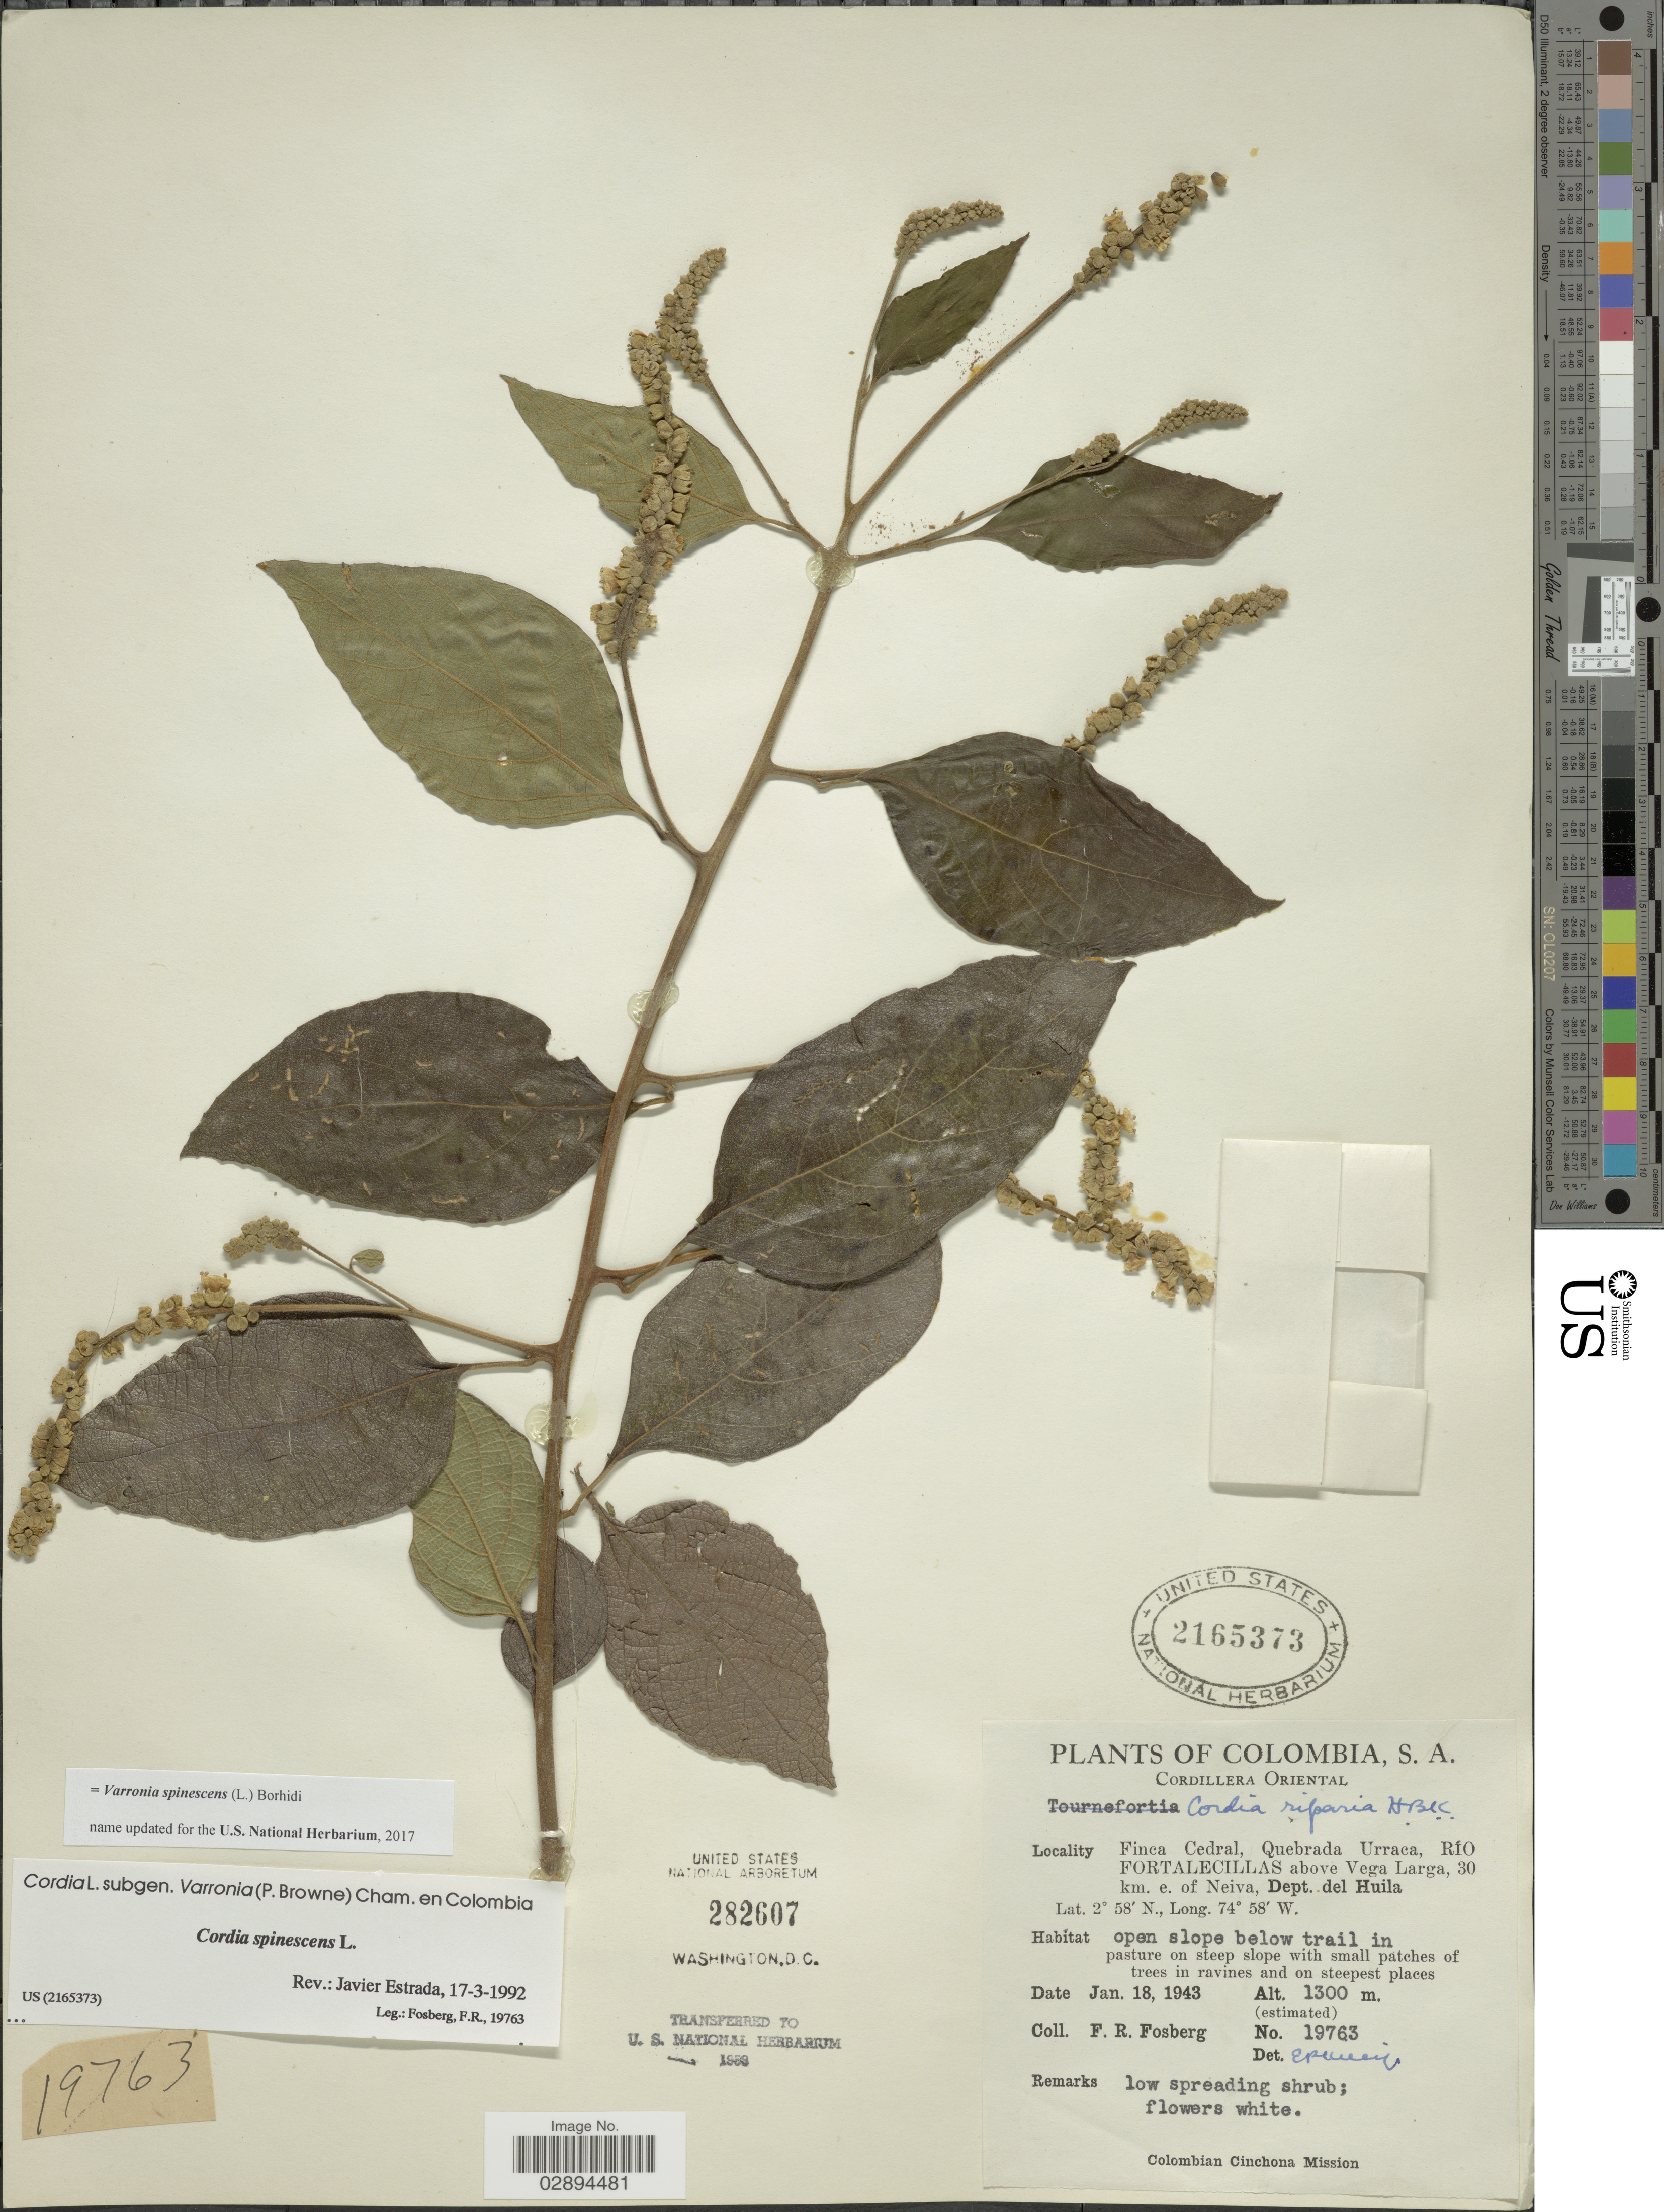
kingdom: Plantae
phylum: Tracheophyta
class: Magnoliopsida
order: Boraginales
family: Cordiaceae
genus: Varronia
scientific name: Varronia spinescens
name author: (L.) Borhidi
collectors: F. R. Fosberg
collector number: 19763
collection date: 1943-01-18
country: Colombia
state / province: Huila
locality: Colombia, S. A. Finca Cedral, Quebrada Urraca, Río Fortalecillas above Vega Larga, 30 km. e. of Neiva, Dept. del Huila.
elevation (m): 1300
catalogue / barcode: US 2165373